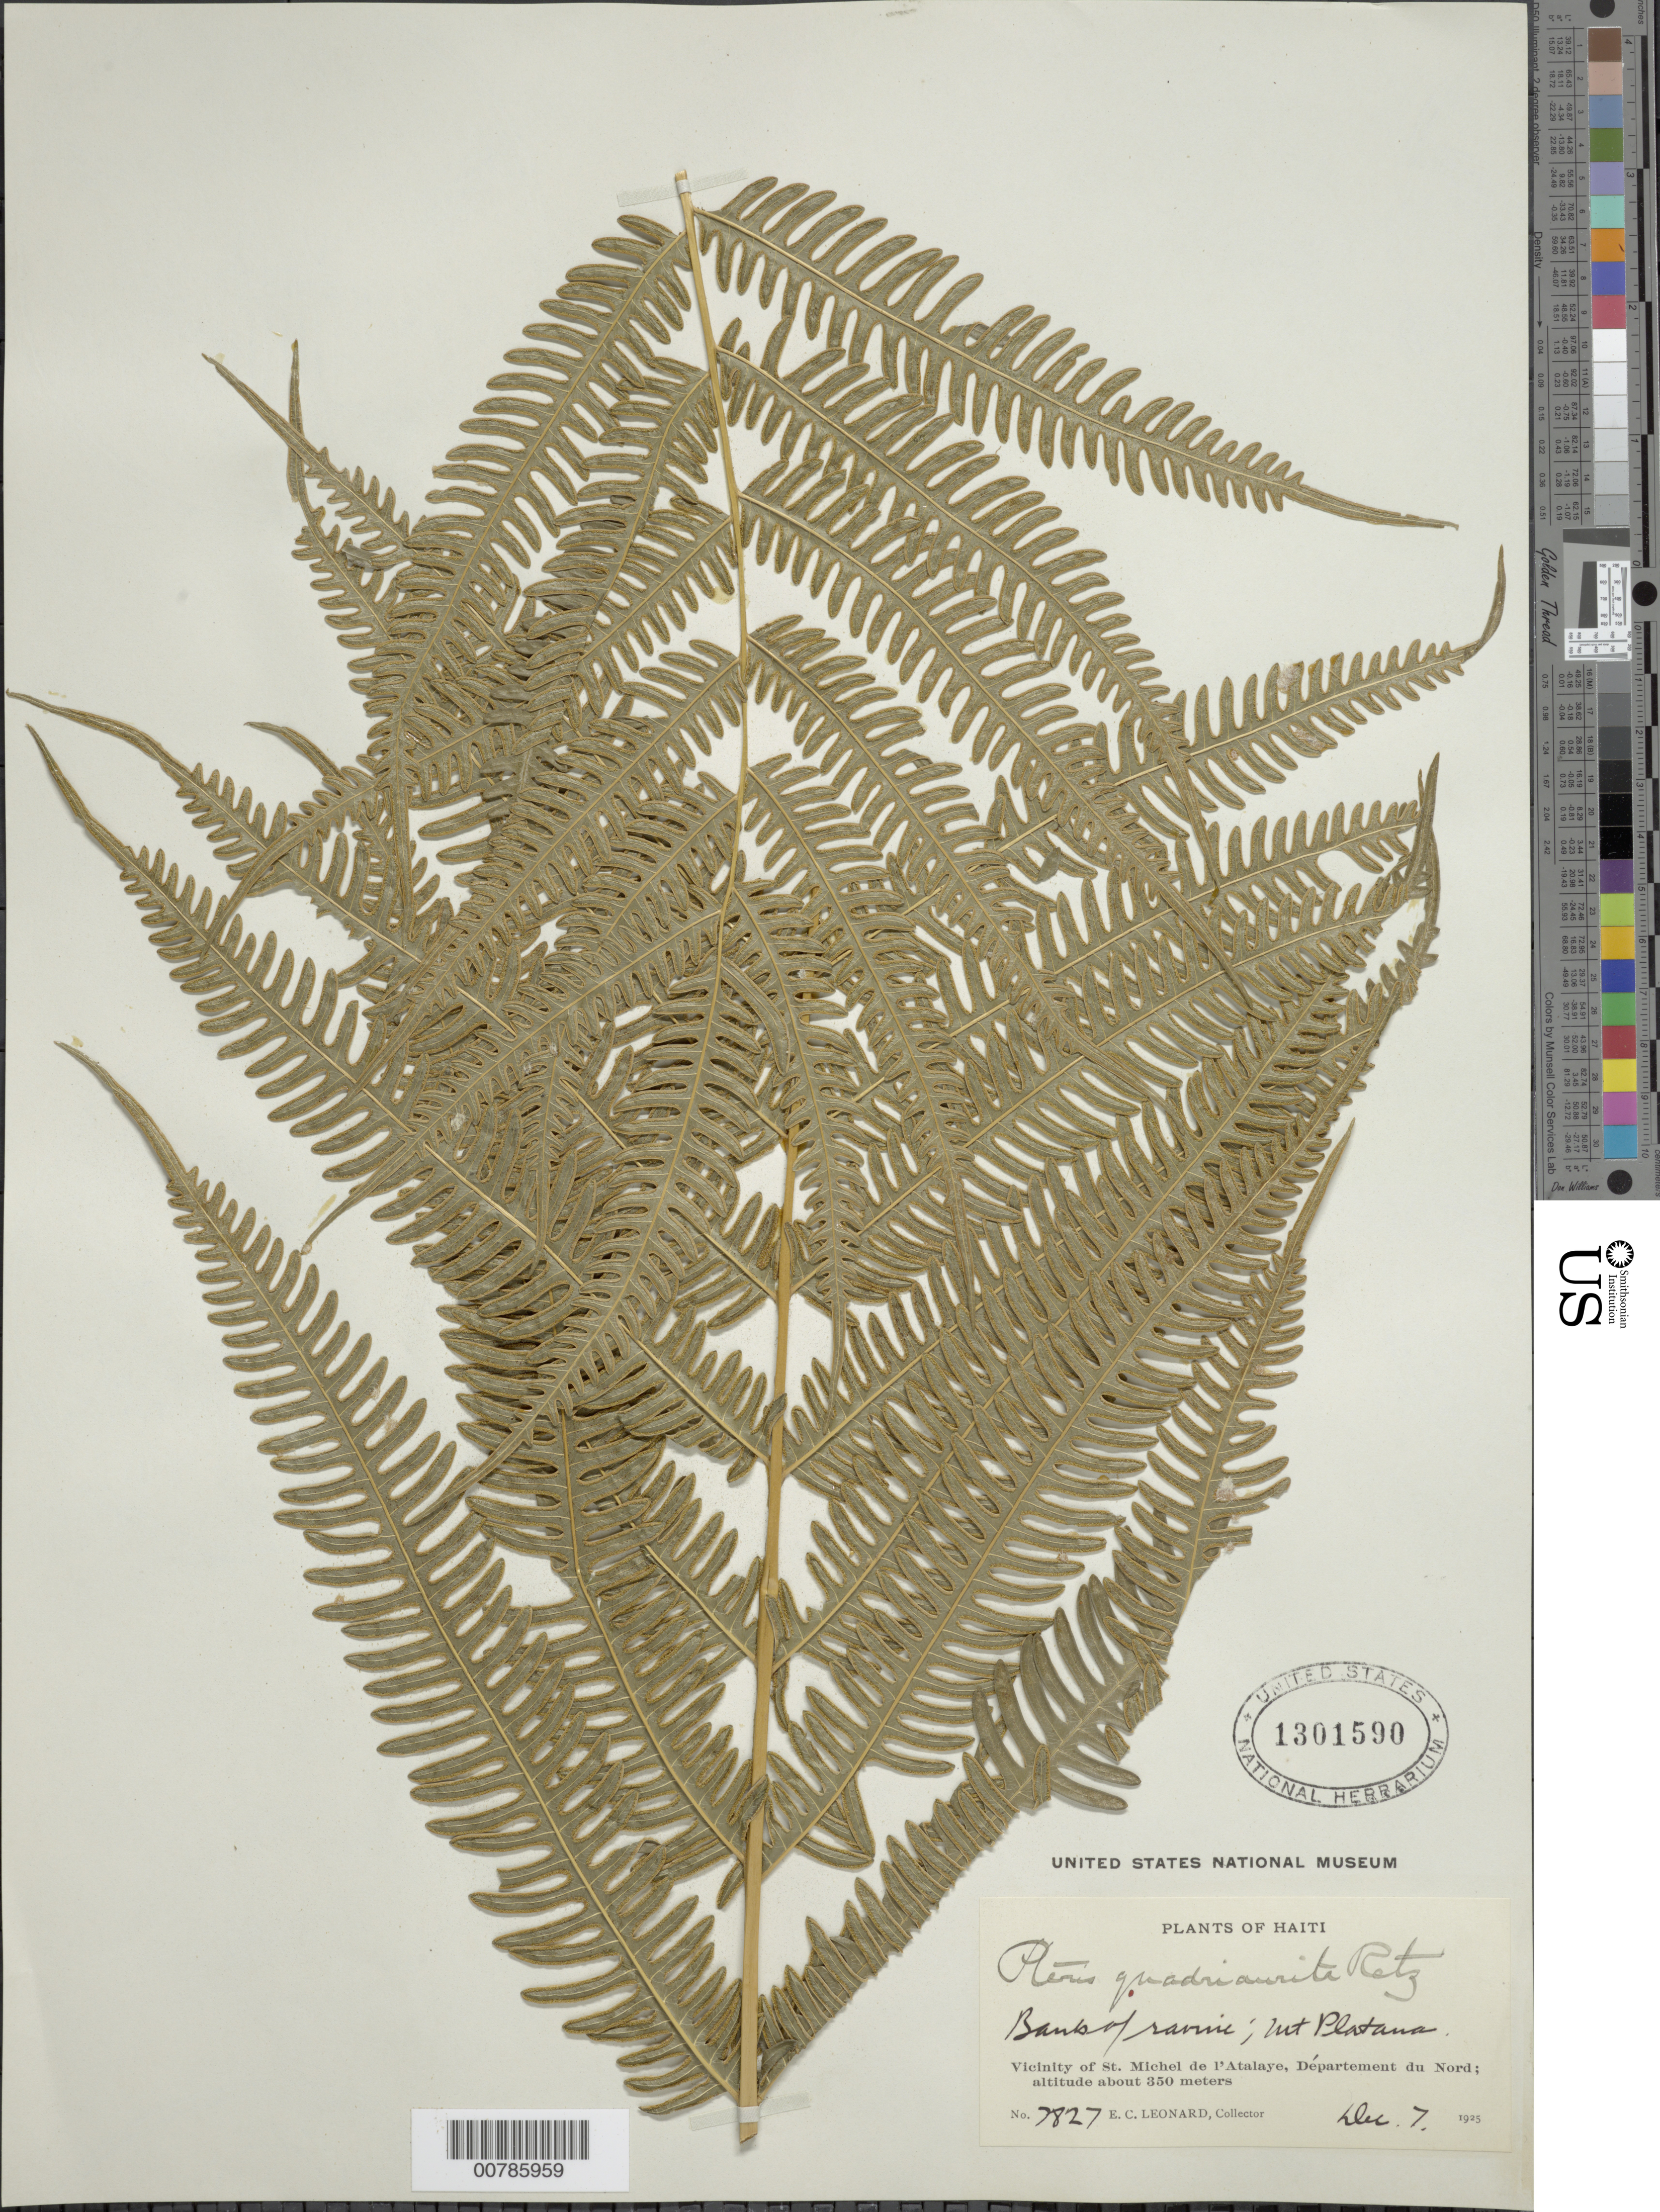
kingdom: Plantae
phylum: Tracheophyta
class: Polypodiopsida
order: Polypodiales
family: Pteridaceae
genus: Pteris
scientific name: Pteris quadriaurita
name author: Retz.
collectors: E. C. Leonard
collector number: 7827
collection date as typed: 07 Dec 1925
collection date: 1925-12-07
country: Haiti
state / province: Nord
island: Hispaniola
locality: St. Michel de l'Atalaye, Mt. Platana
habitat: Bank of ravine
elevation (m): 350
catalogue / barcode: US 1301590